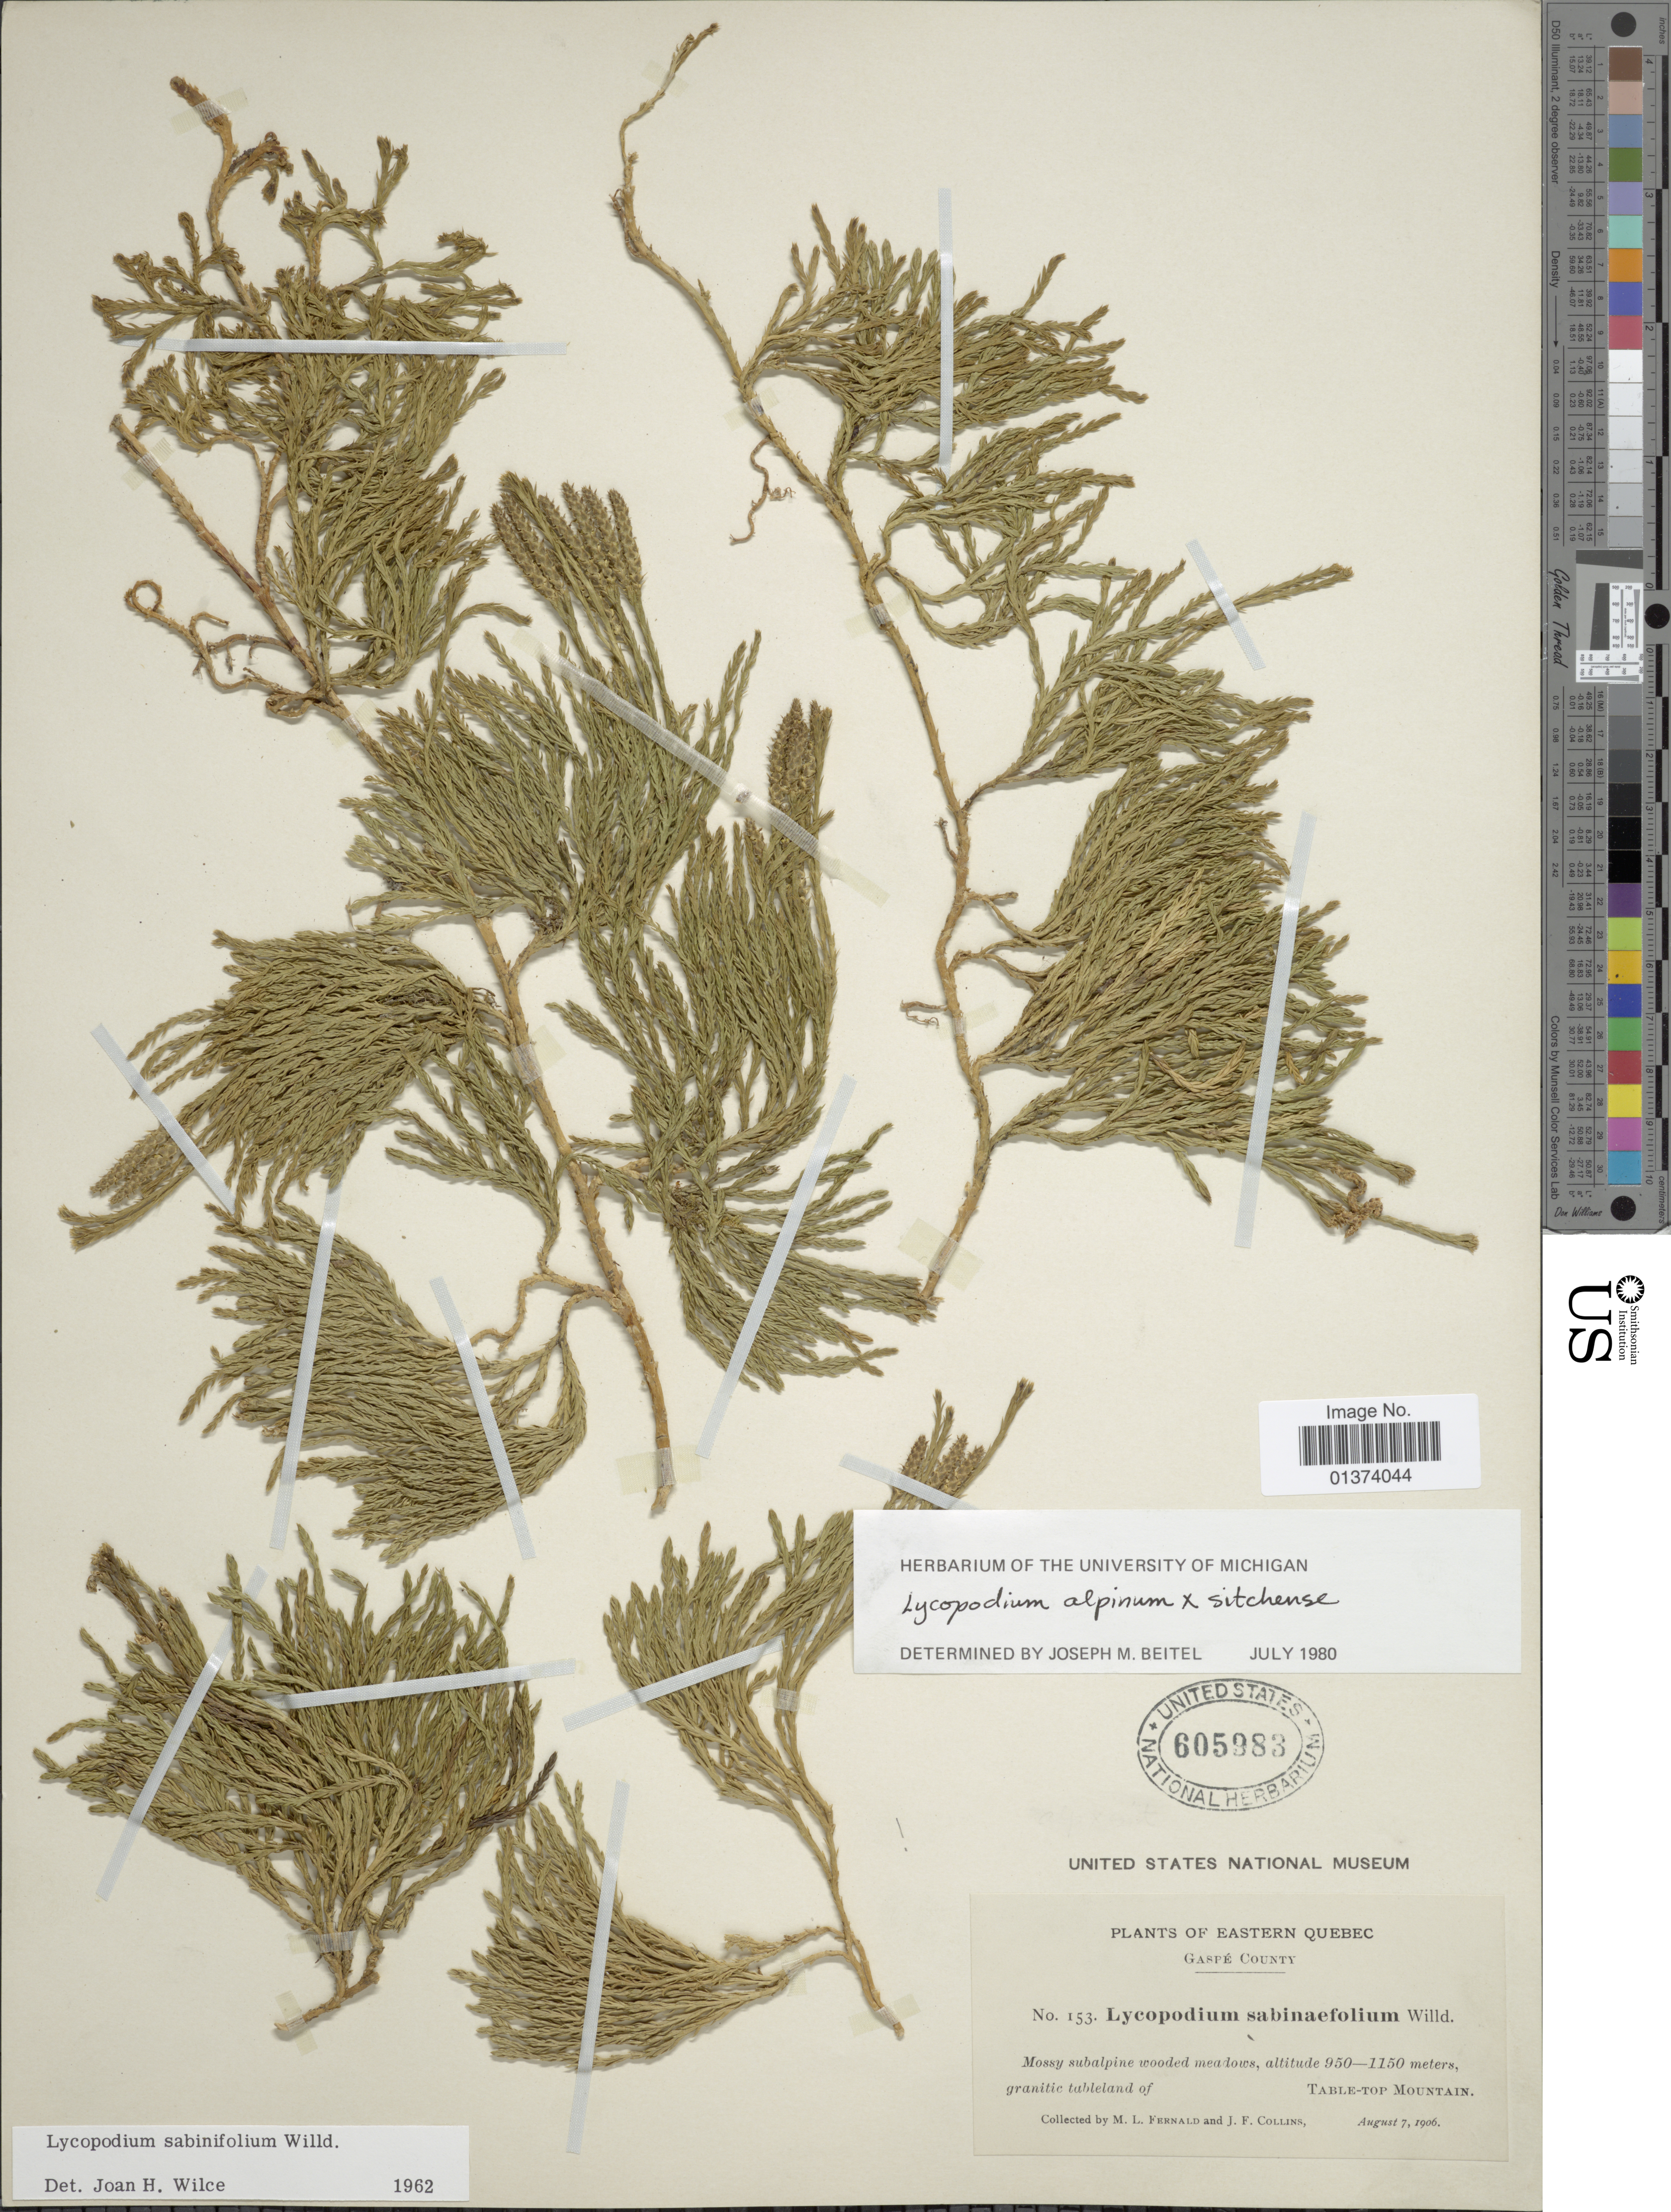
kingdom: Plantae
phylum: Tracheophyta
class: Lycopodiopsida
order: Lycopodiales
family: Lycopodiaceae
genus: Diphasiastrum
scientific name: Diphasiastrum alpinum x D. sitchense (Rupr.) Holub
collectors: M. L. Fernald & J. Collins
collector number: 153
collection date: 1906-08-07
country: Canada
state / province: Quebec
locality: Eastern Quebec, Gaspé County. Table-Top Mountain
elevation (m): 950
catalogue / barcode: US 605983